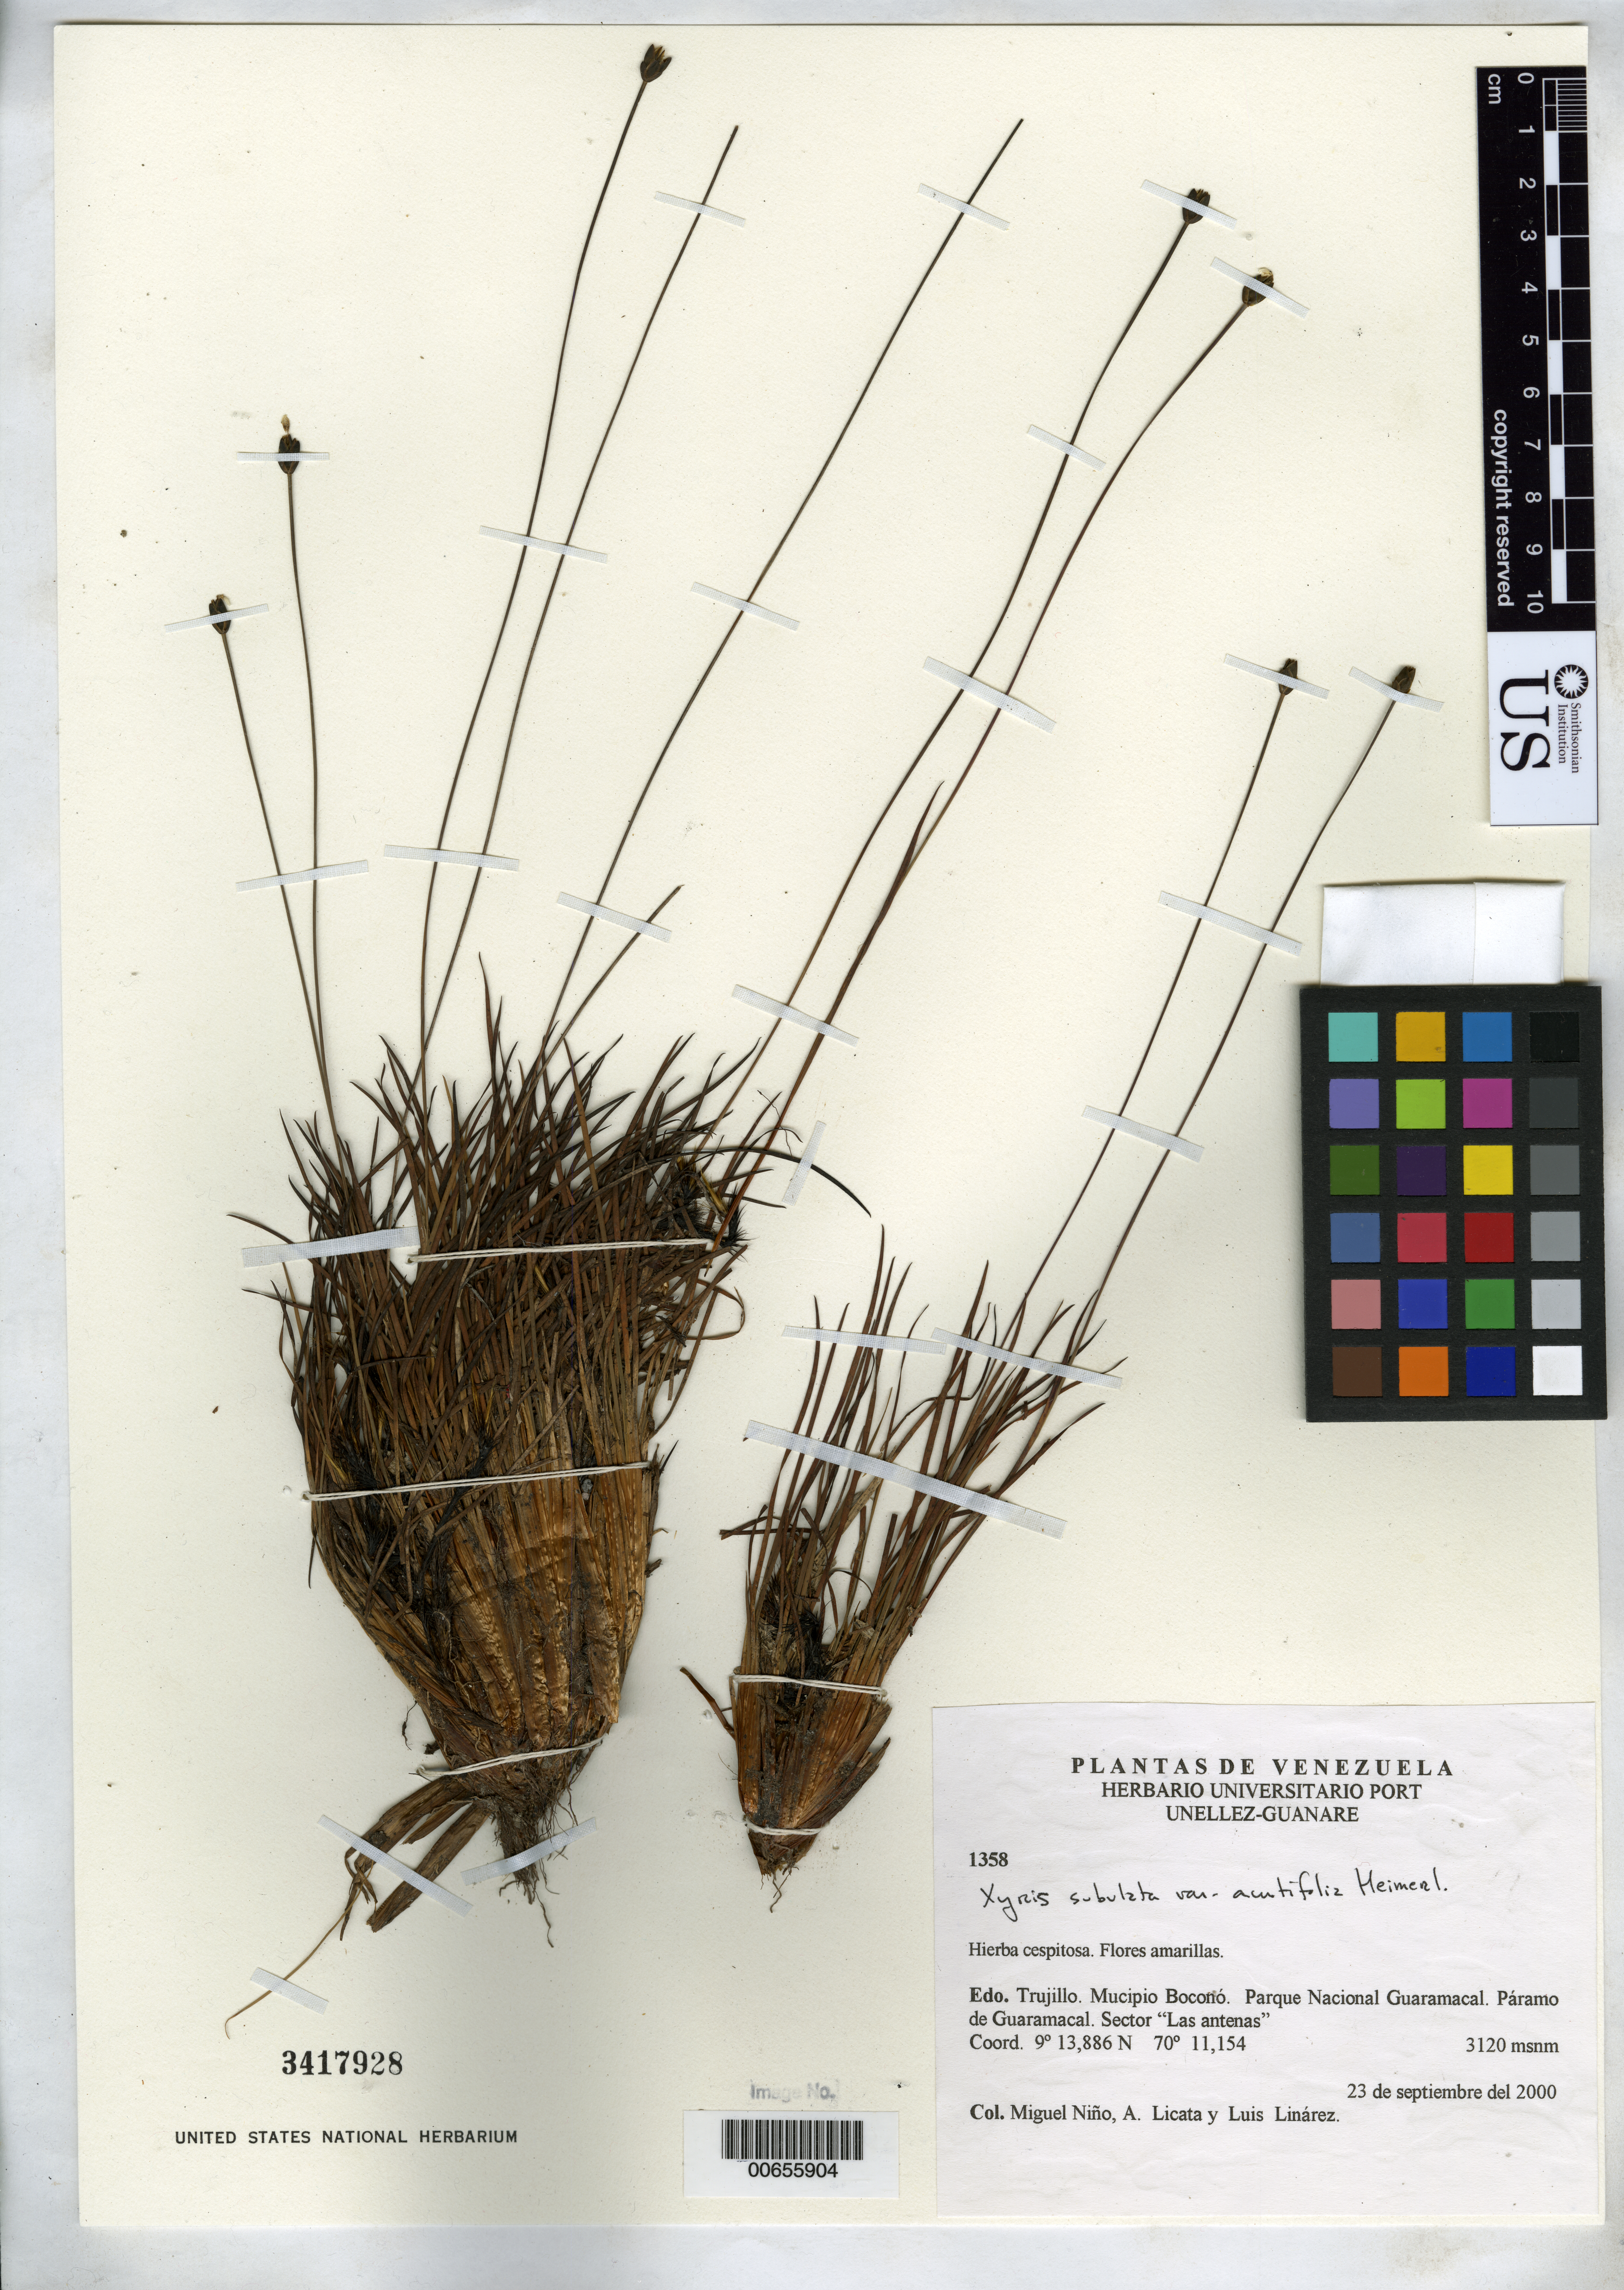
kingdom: Plantae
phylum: Tracheophyta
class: Liliopsida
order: Poales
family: Xyridaceae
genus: Xyris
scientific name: Xyris subulata var. acutifolia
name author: Ruiz & Pav.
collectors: S. M. Niño, A. Licata & L. Linárez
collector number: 1358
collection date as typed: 23 Sep 2000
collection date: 2000-09-23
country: Venezuela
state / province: Trujillo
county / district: Boconó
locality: Parque Nacional Guaramacal, Páramo de Guaramacal, sector "Las antenas"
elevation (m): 3120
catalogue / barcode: US 3417928